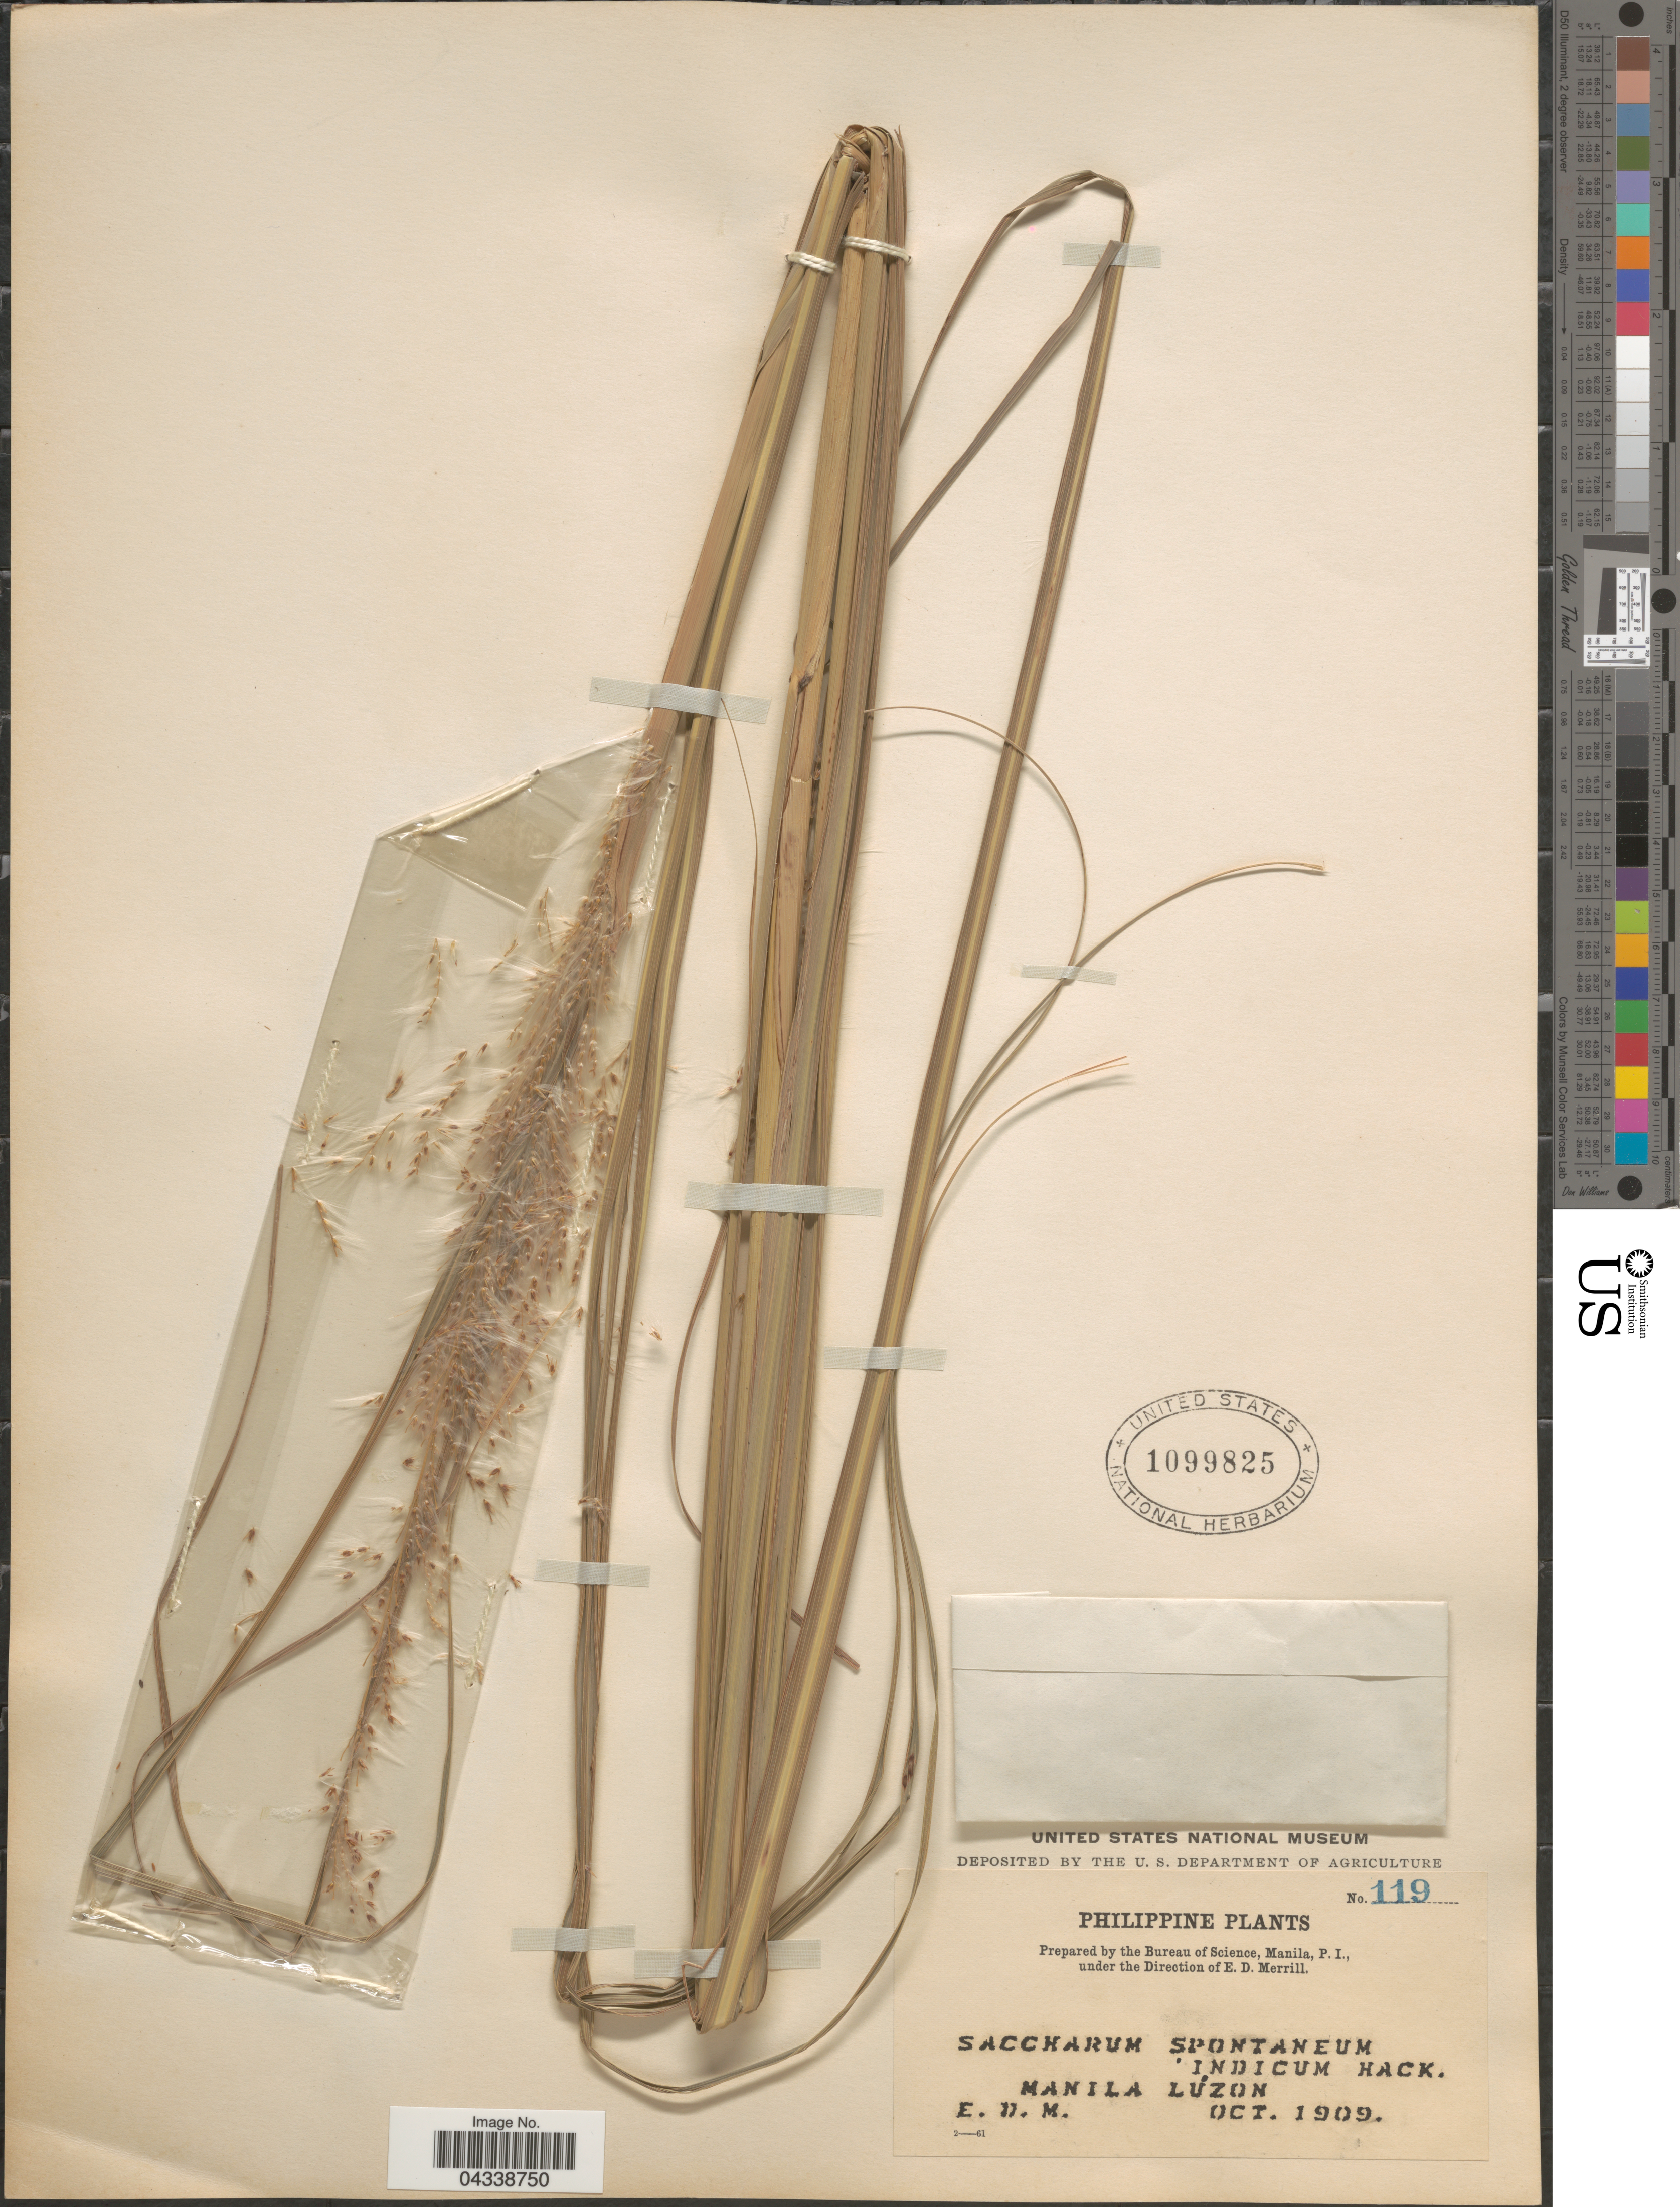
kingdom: Plantae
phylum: Tracheophyta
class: Liliopsida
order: Poales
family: Poaceae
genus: Saccharum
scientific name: Saccharum spontaneum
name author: L.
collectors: E. D. Merrill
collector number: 119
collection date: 1909-10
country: Philippines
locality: Manila. Luzon.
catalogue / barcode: US 1099825